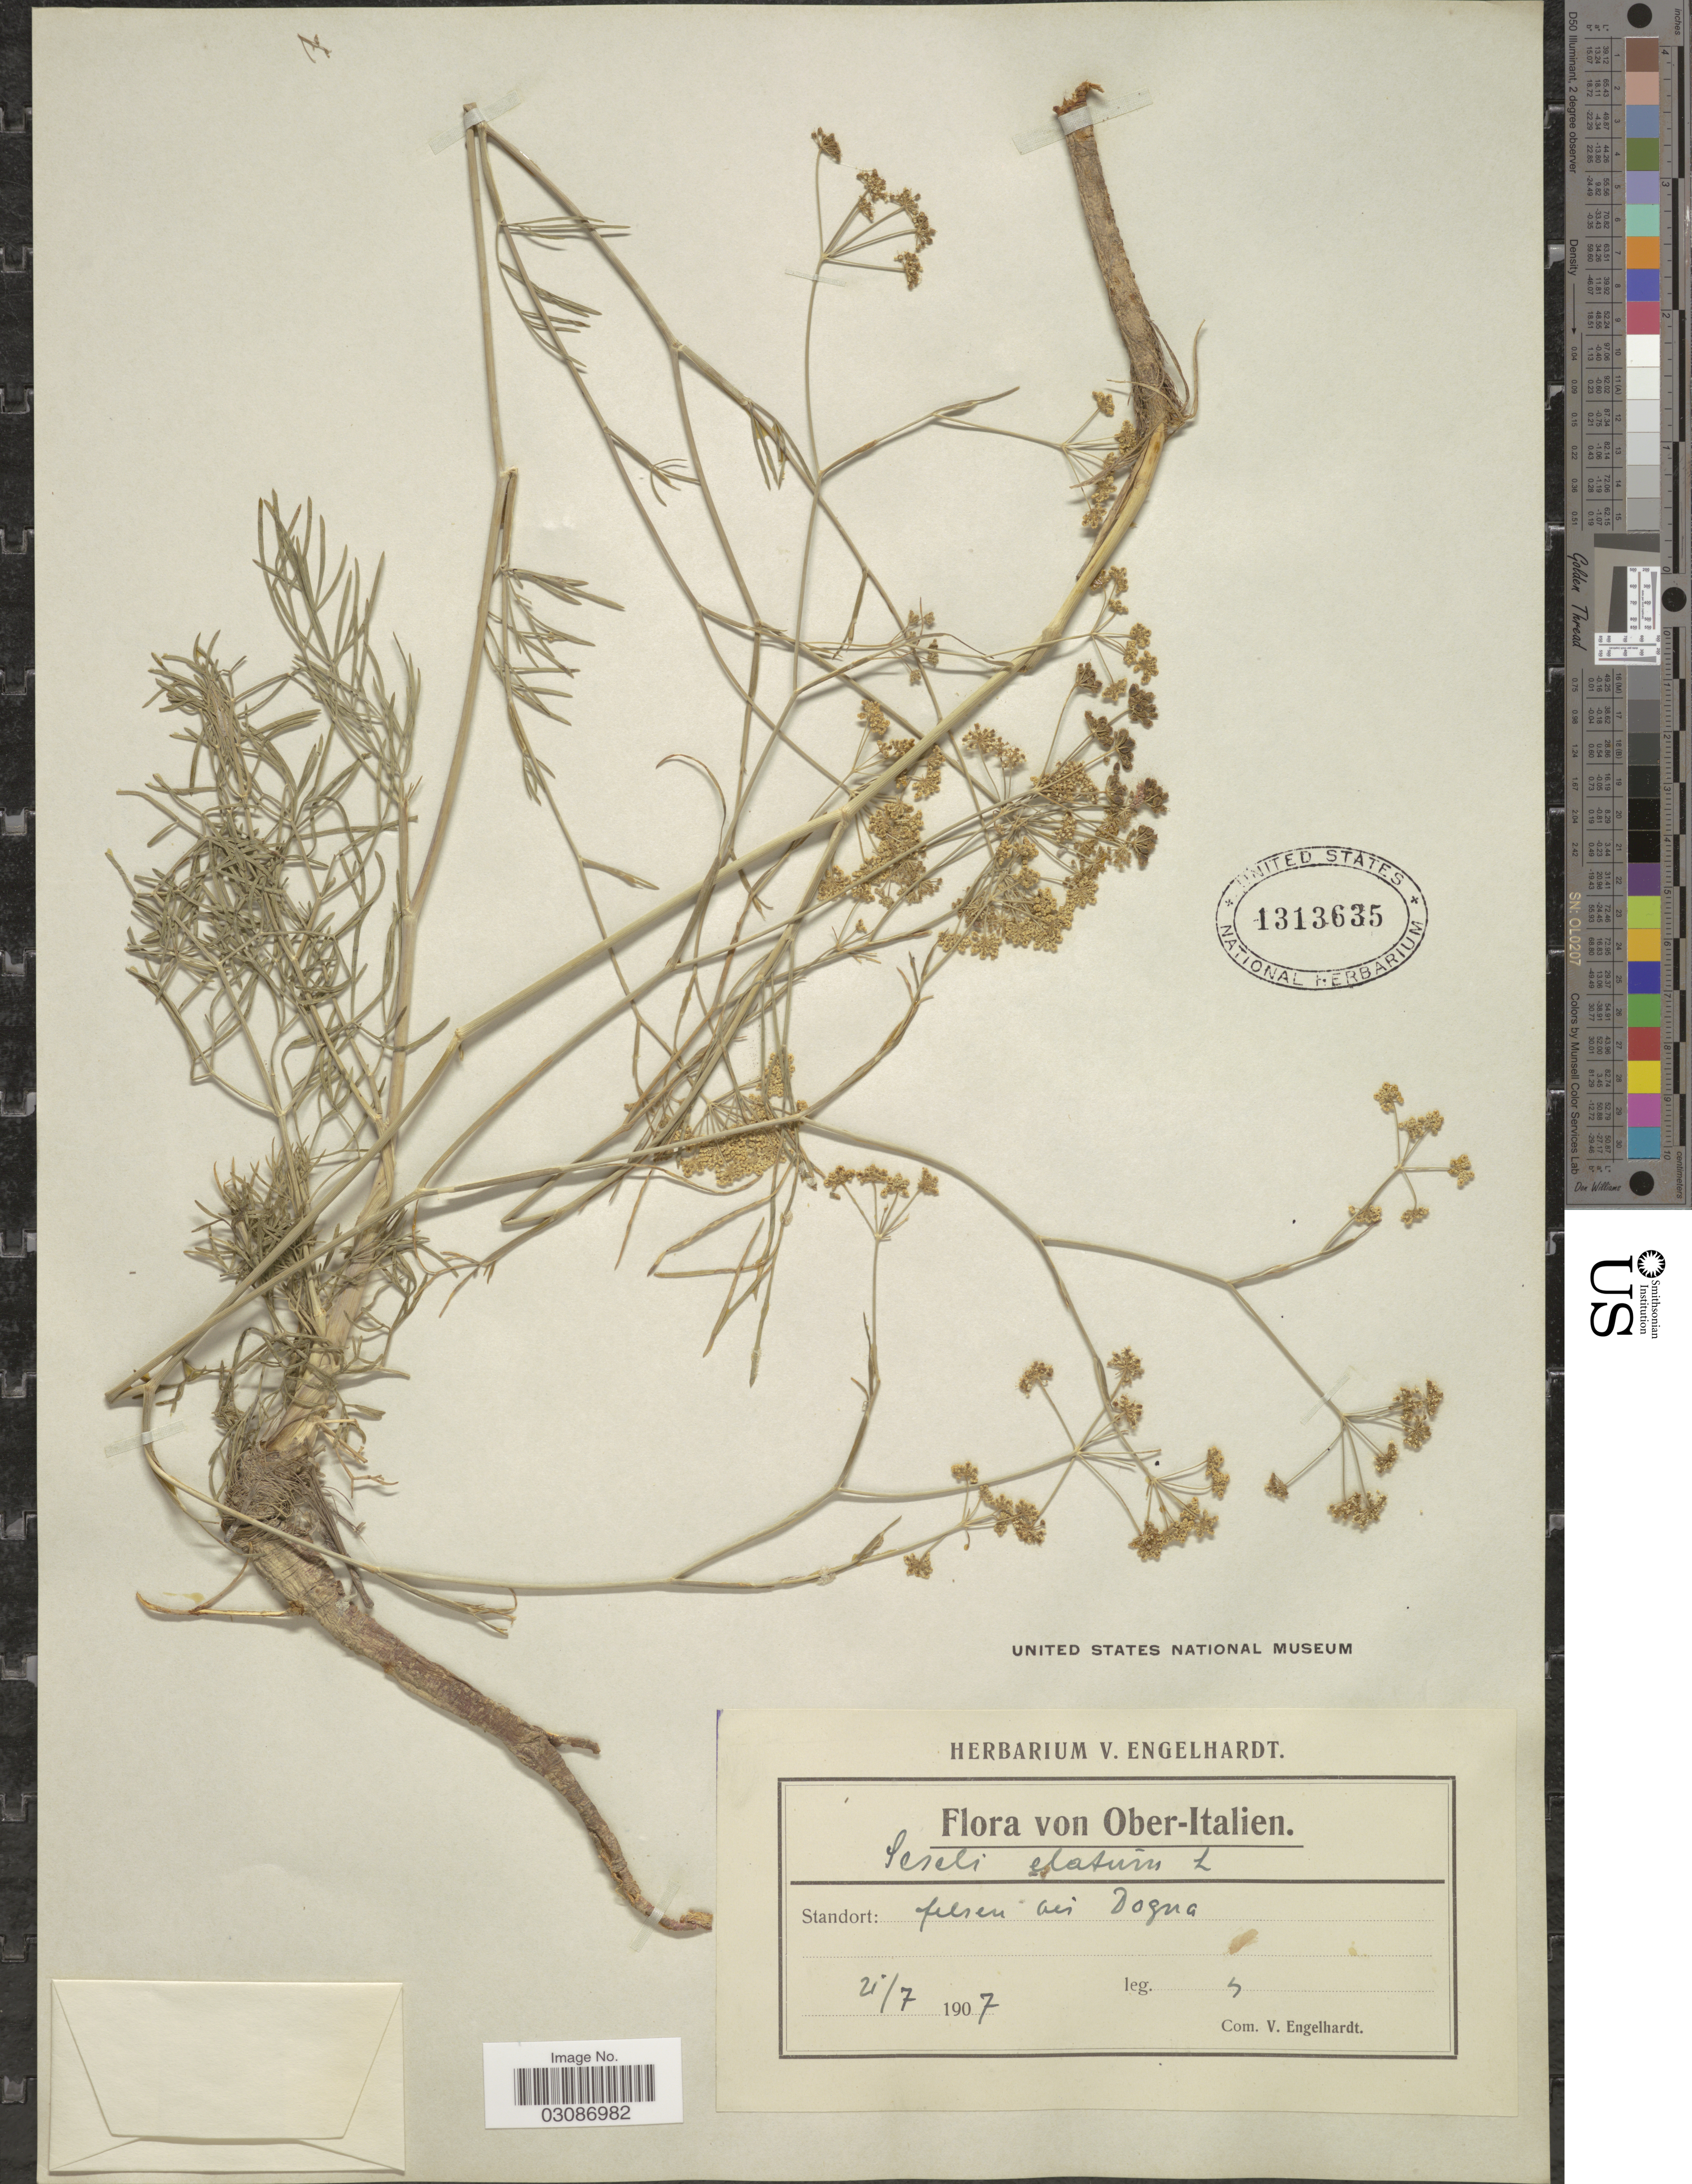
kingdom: Plantae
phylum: Tracheophyta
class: Magnoliopsida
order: Apiales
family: Apiaceae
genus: Seseli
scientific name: Seseli elatum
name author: L.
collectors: ex herb. V. Engelhardt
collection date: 1907-07-25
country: Italy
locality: Ober-Italien. Felsen in Dogna.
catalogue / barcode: US 1313635